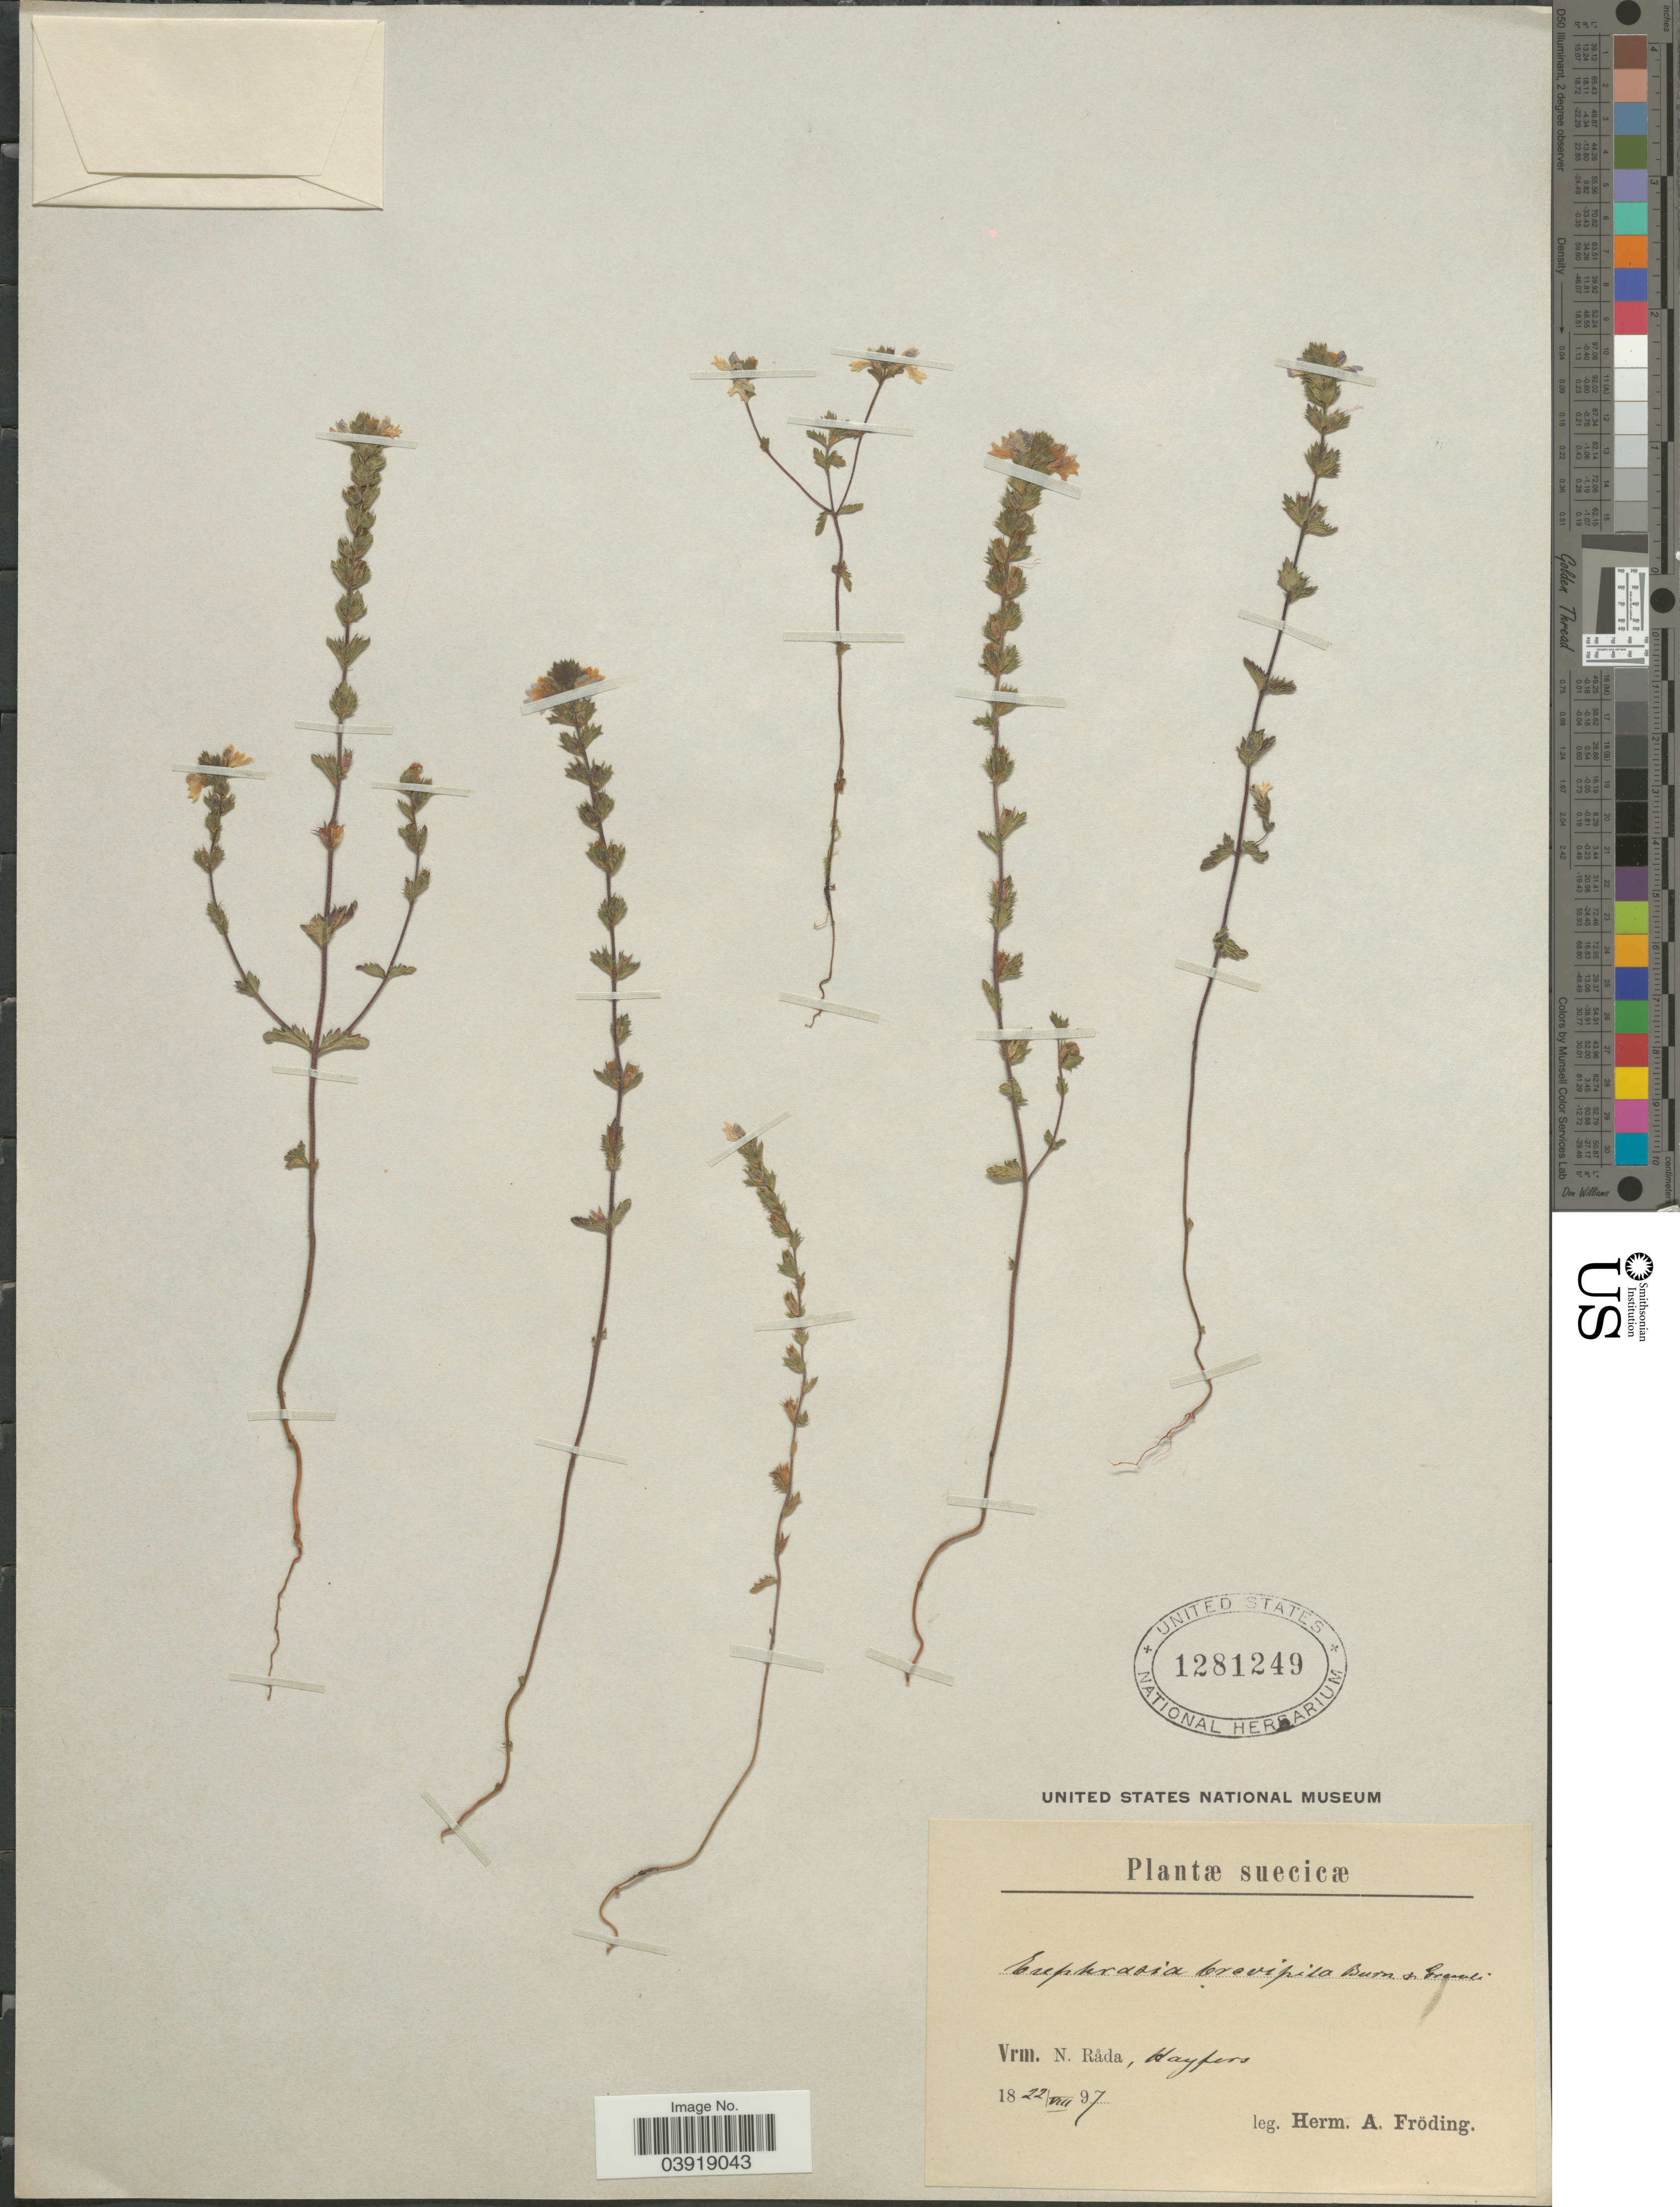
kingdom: Plantae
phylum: Tracheophyta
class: Magnoliopsida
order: Lamiales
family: Orobanchaceae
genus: Euphrasia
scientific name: Euphrasia brevipila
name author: Burn. & Gremli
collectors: H. Froding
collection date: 1897-08-22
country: Sweden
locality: Suecicæ. Vrm. N. Råda, Hayfers.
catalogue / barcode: US 1281249